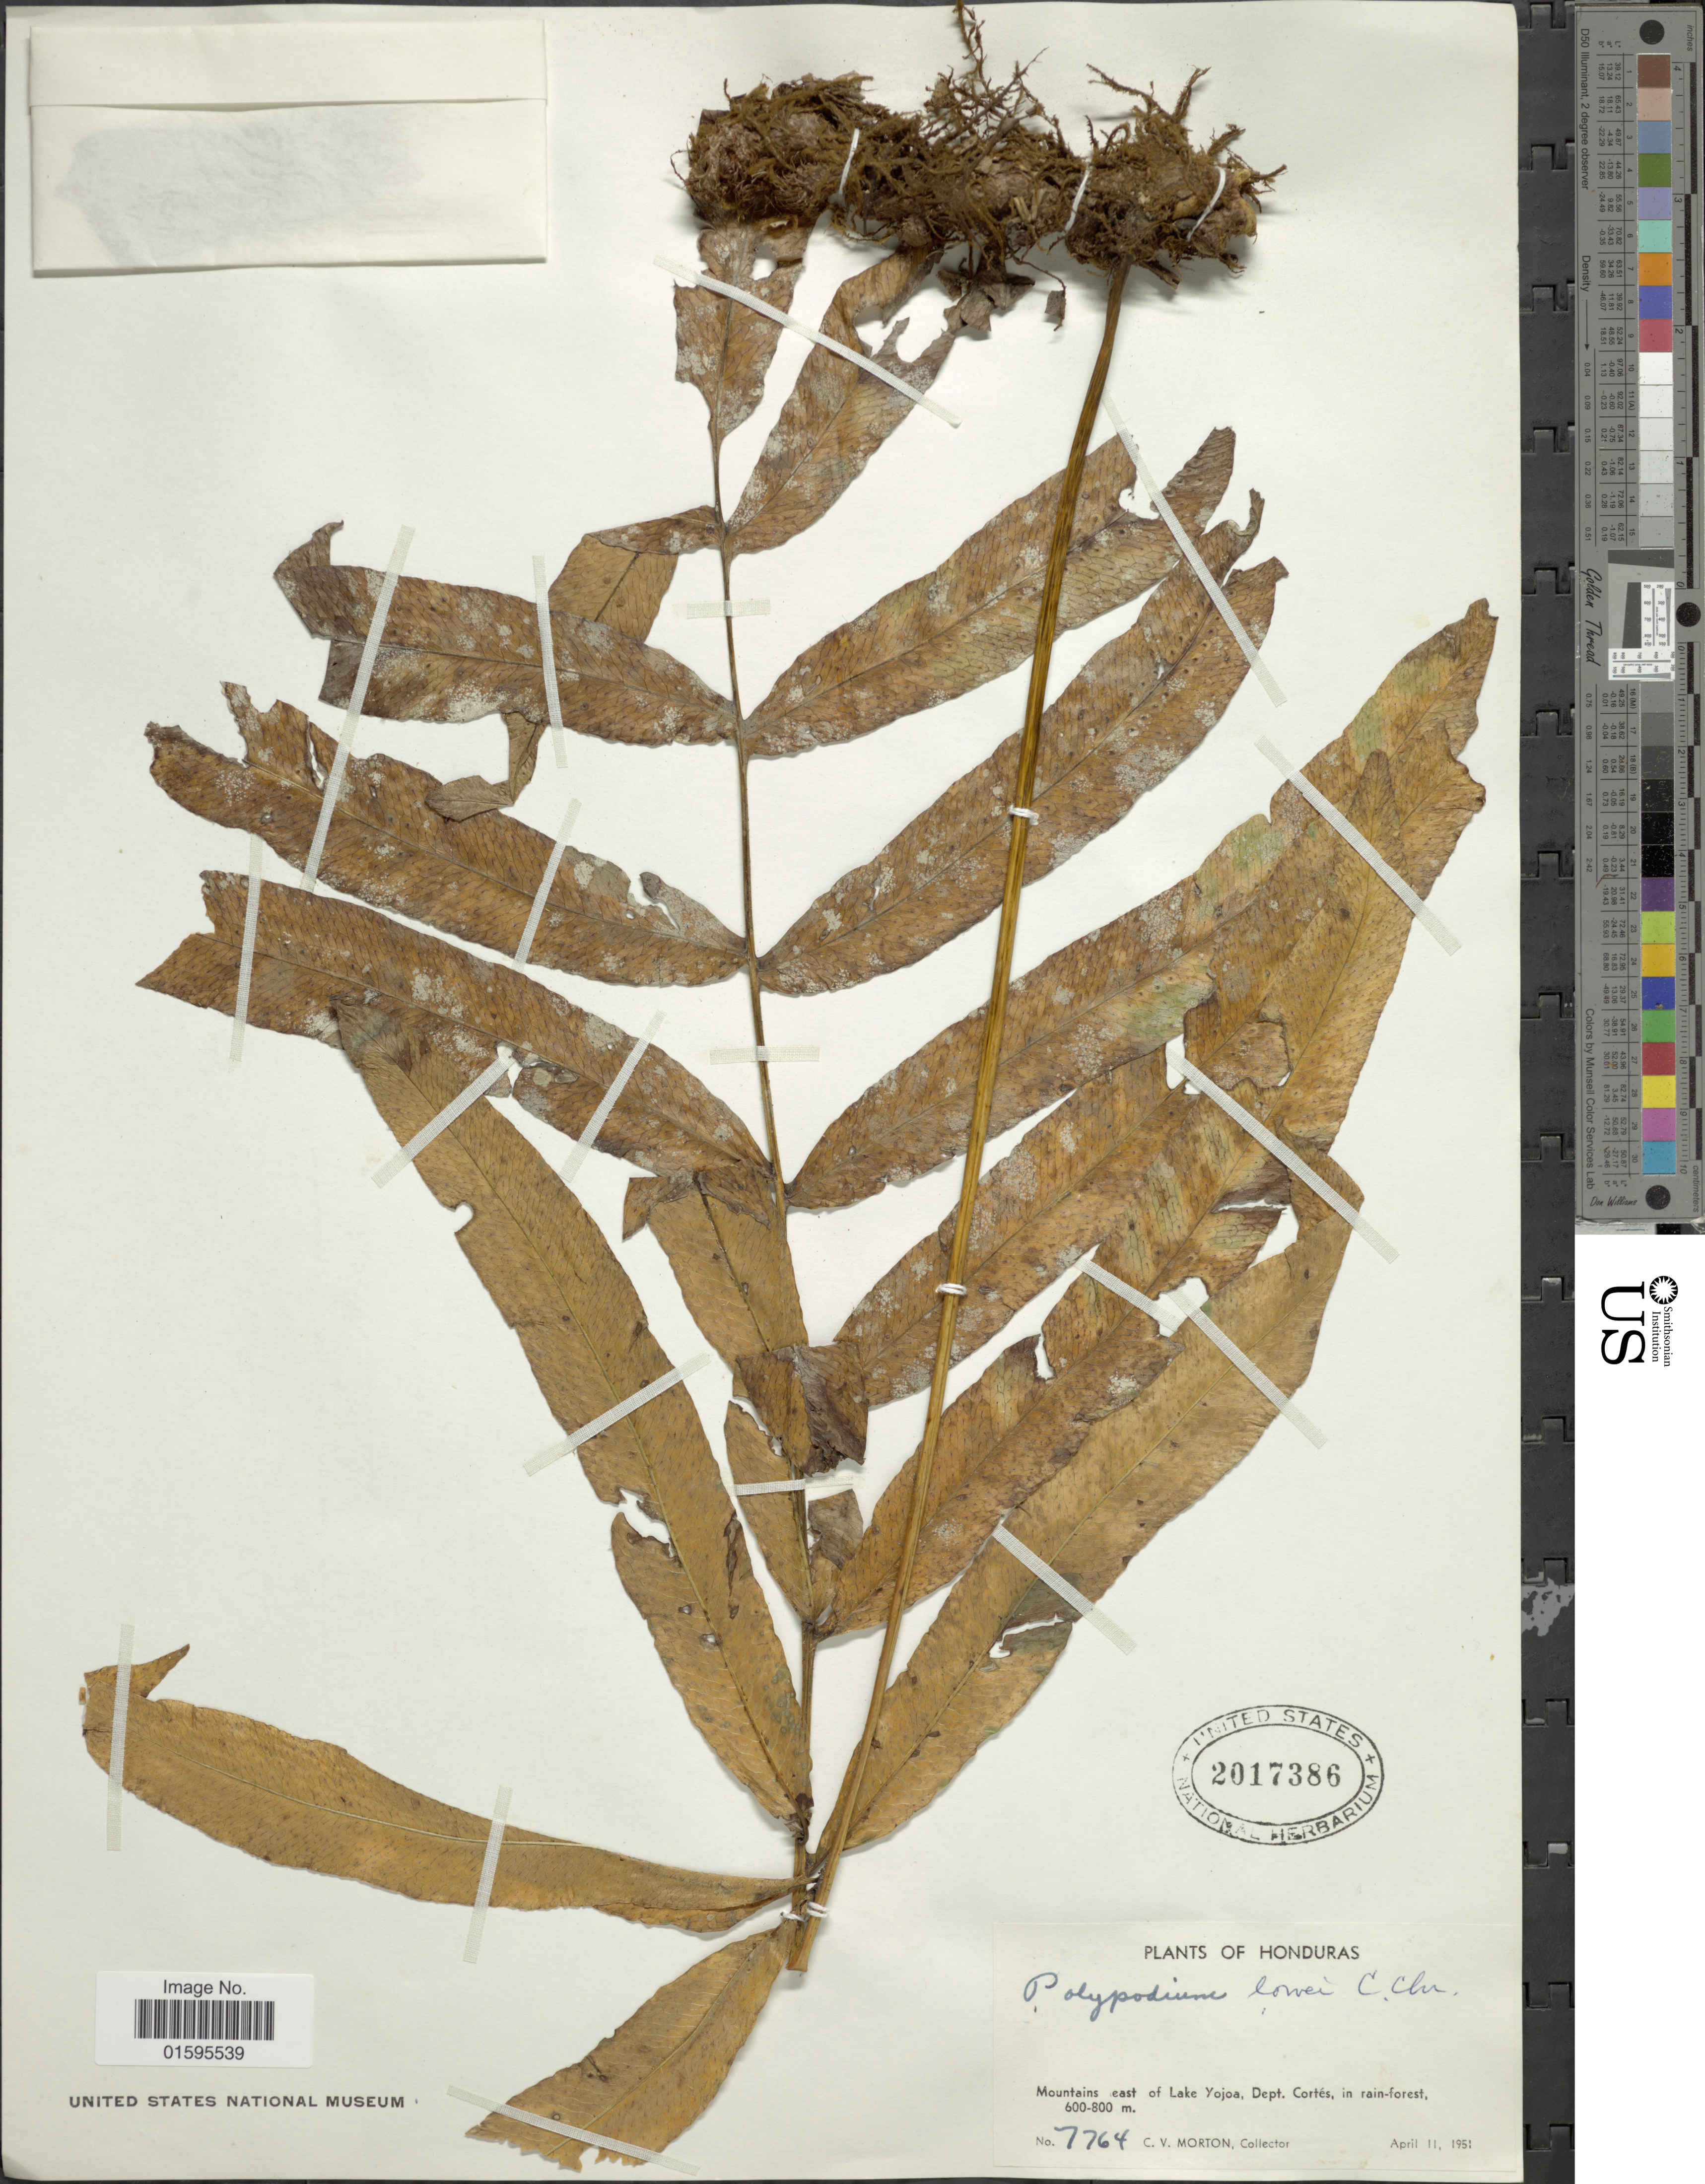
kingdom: Plantae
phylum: Tracheophyta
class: Polypodiopsida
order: Polypodiales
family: Polypodiaceae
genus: Polypodium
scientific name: Polypodium pleurosorum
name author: Kunze ex Mett.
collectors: C. V. Morton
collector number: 7764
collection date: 1951-04-11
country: Honduras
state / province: Cortés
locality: Mountains east of Lake Yojoa, Cortes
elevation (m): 600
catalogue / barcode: US 2017386